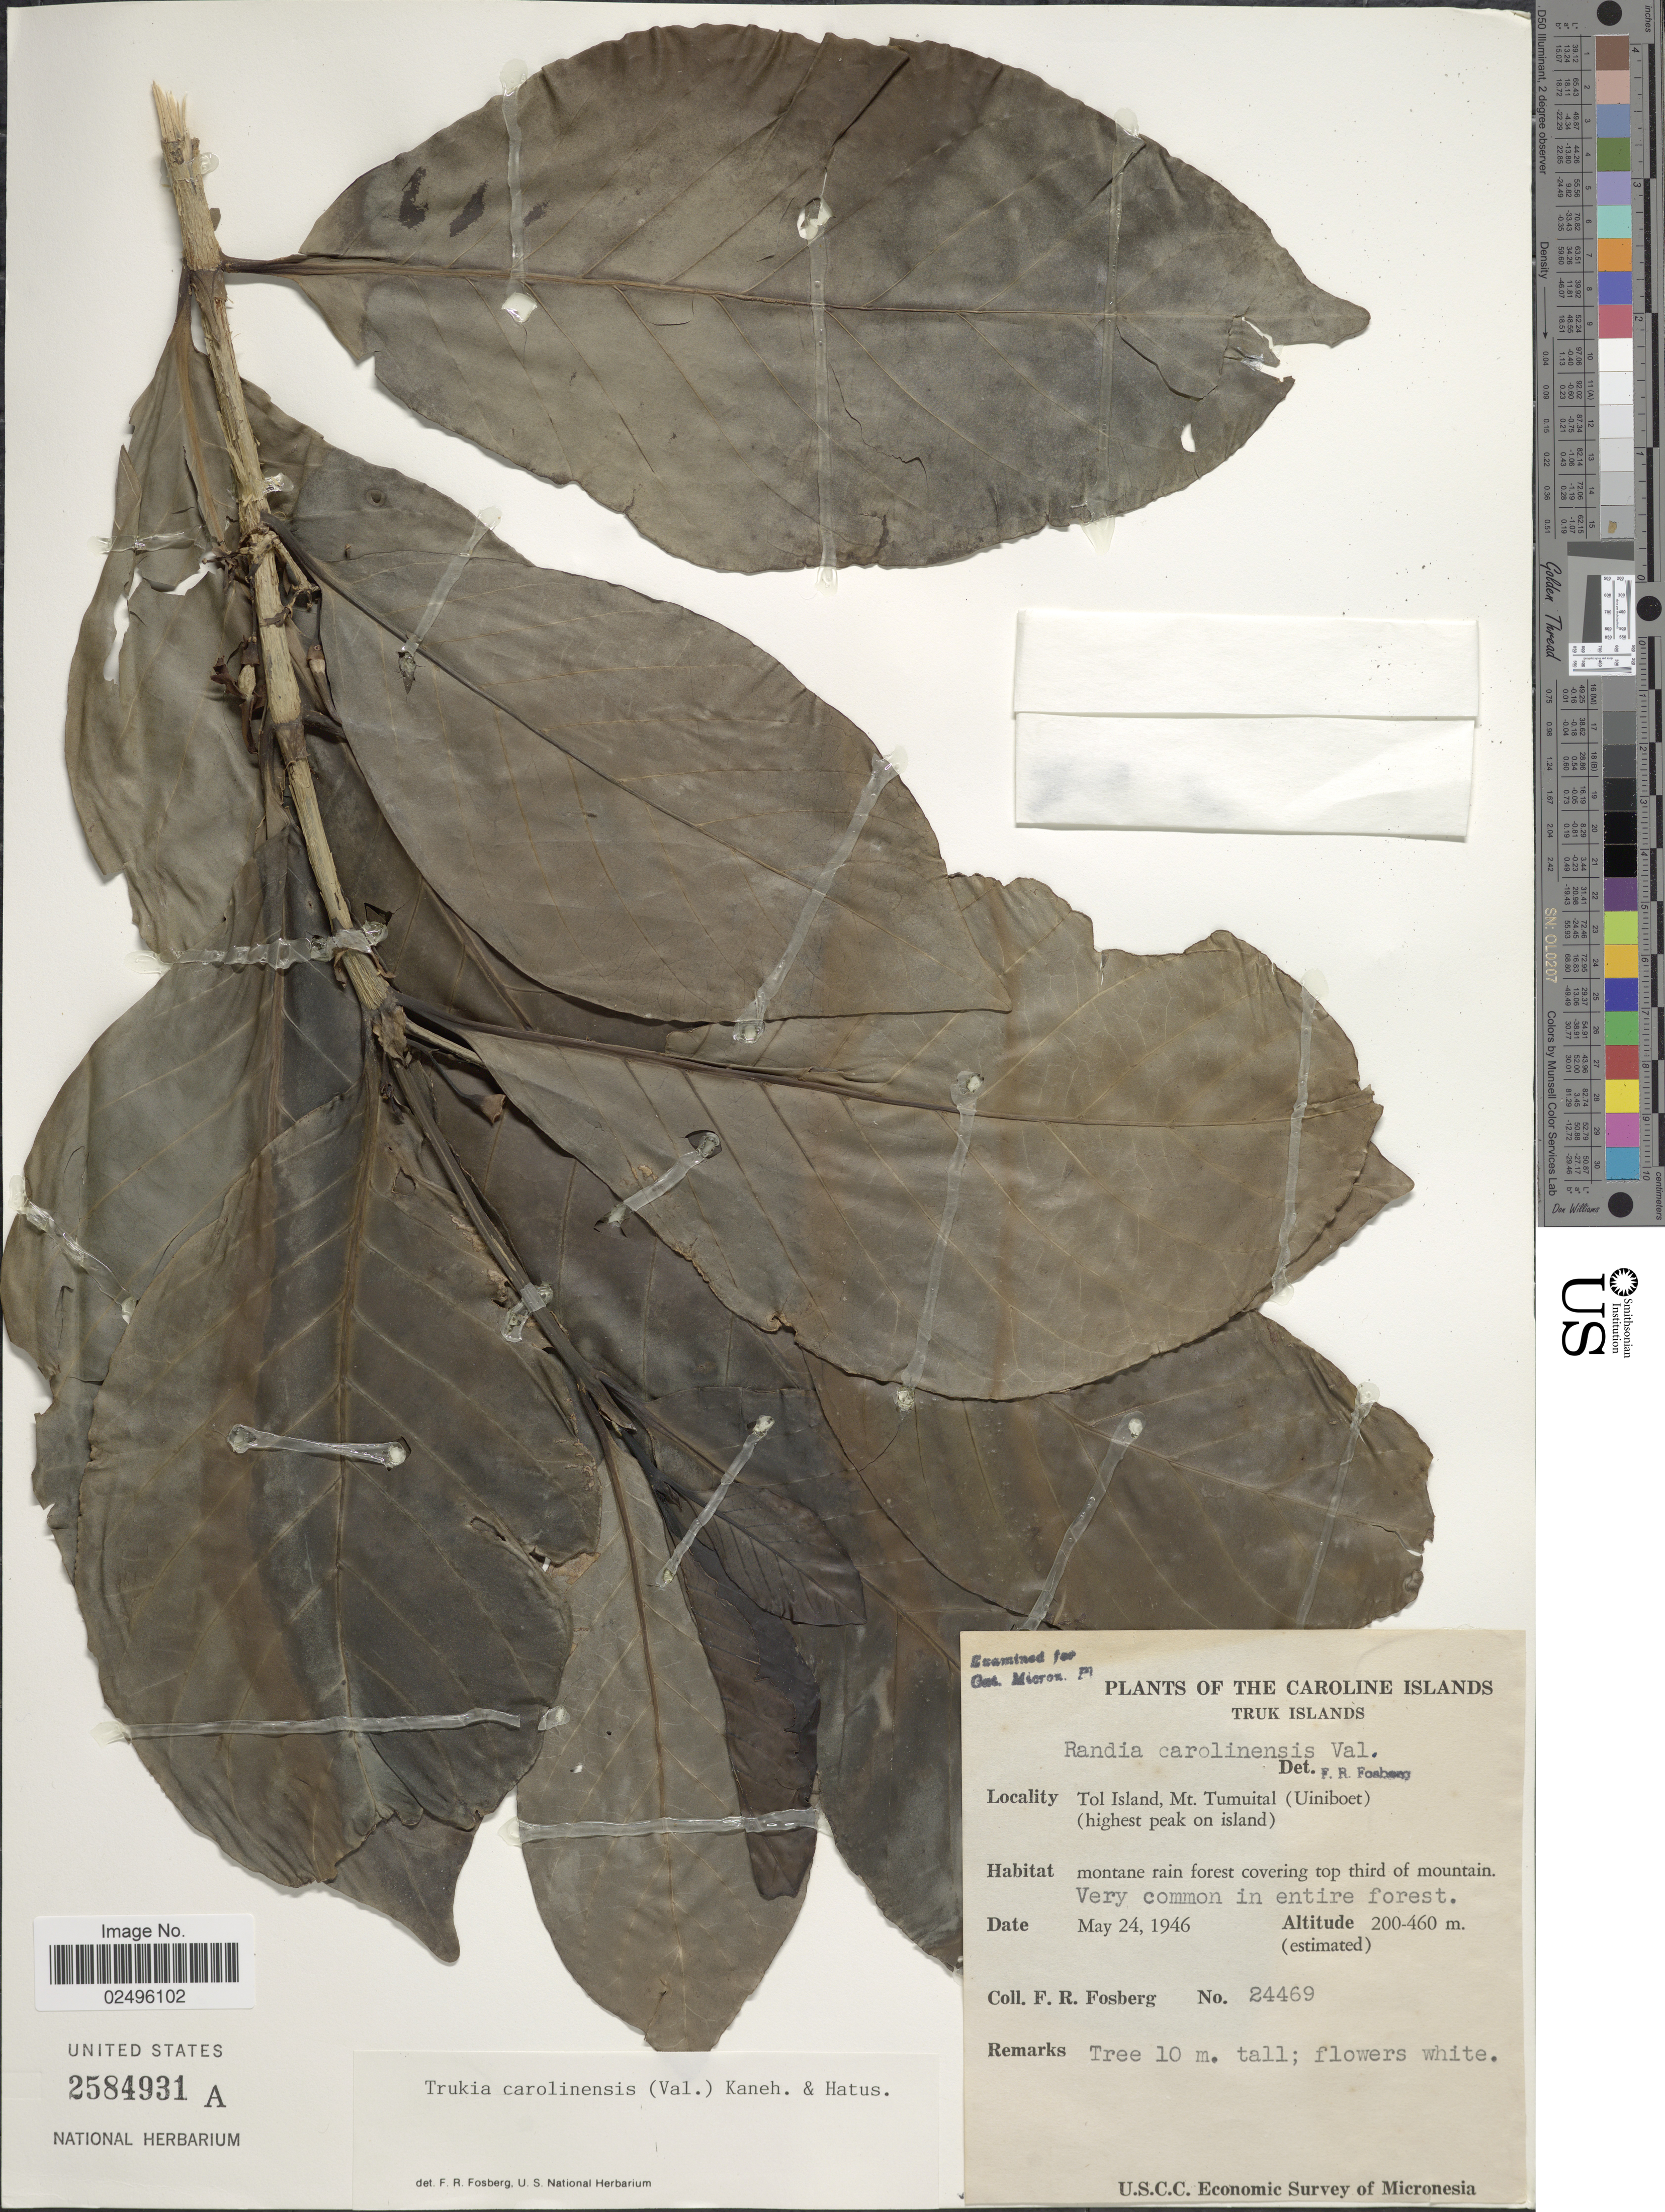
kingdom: Plantae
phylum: Tracheophyta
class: Magnoliopsida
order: Gentianales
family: Rubiaceae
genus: Trukia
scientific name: Trukia carolinensis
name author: (Valeton) Kaneh. & Hatus.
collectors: F. R. Fosberg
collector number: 24469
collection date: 1946-05-24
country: Micronesia, Federated States of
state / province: Truk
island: Tol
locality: Truk Islands, Tol Island, Mt Tumuital (Uiniboet) (highest peak on island) montane rain forest covering top third of mountain. Very common in entire forest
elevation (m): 200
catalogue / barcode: US 2584931A